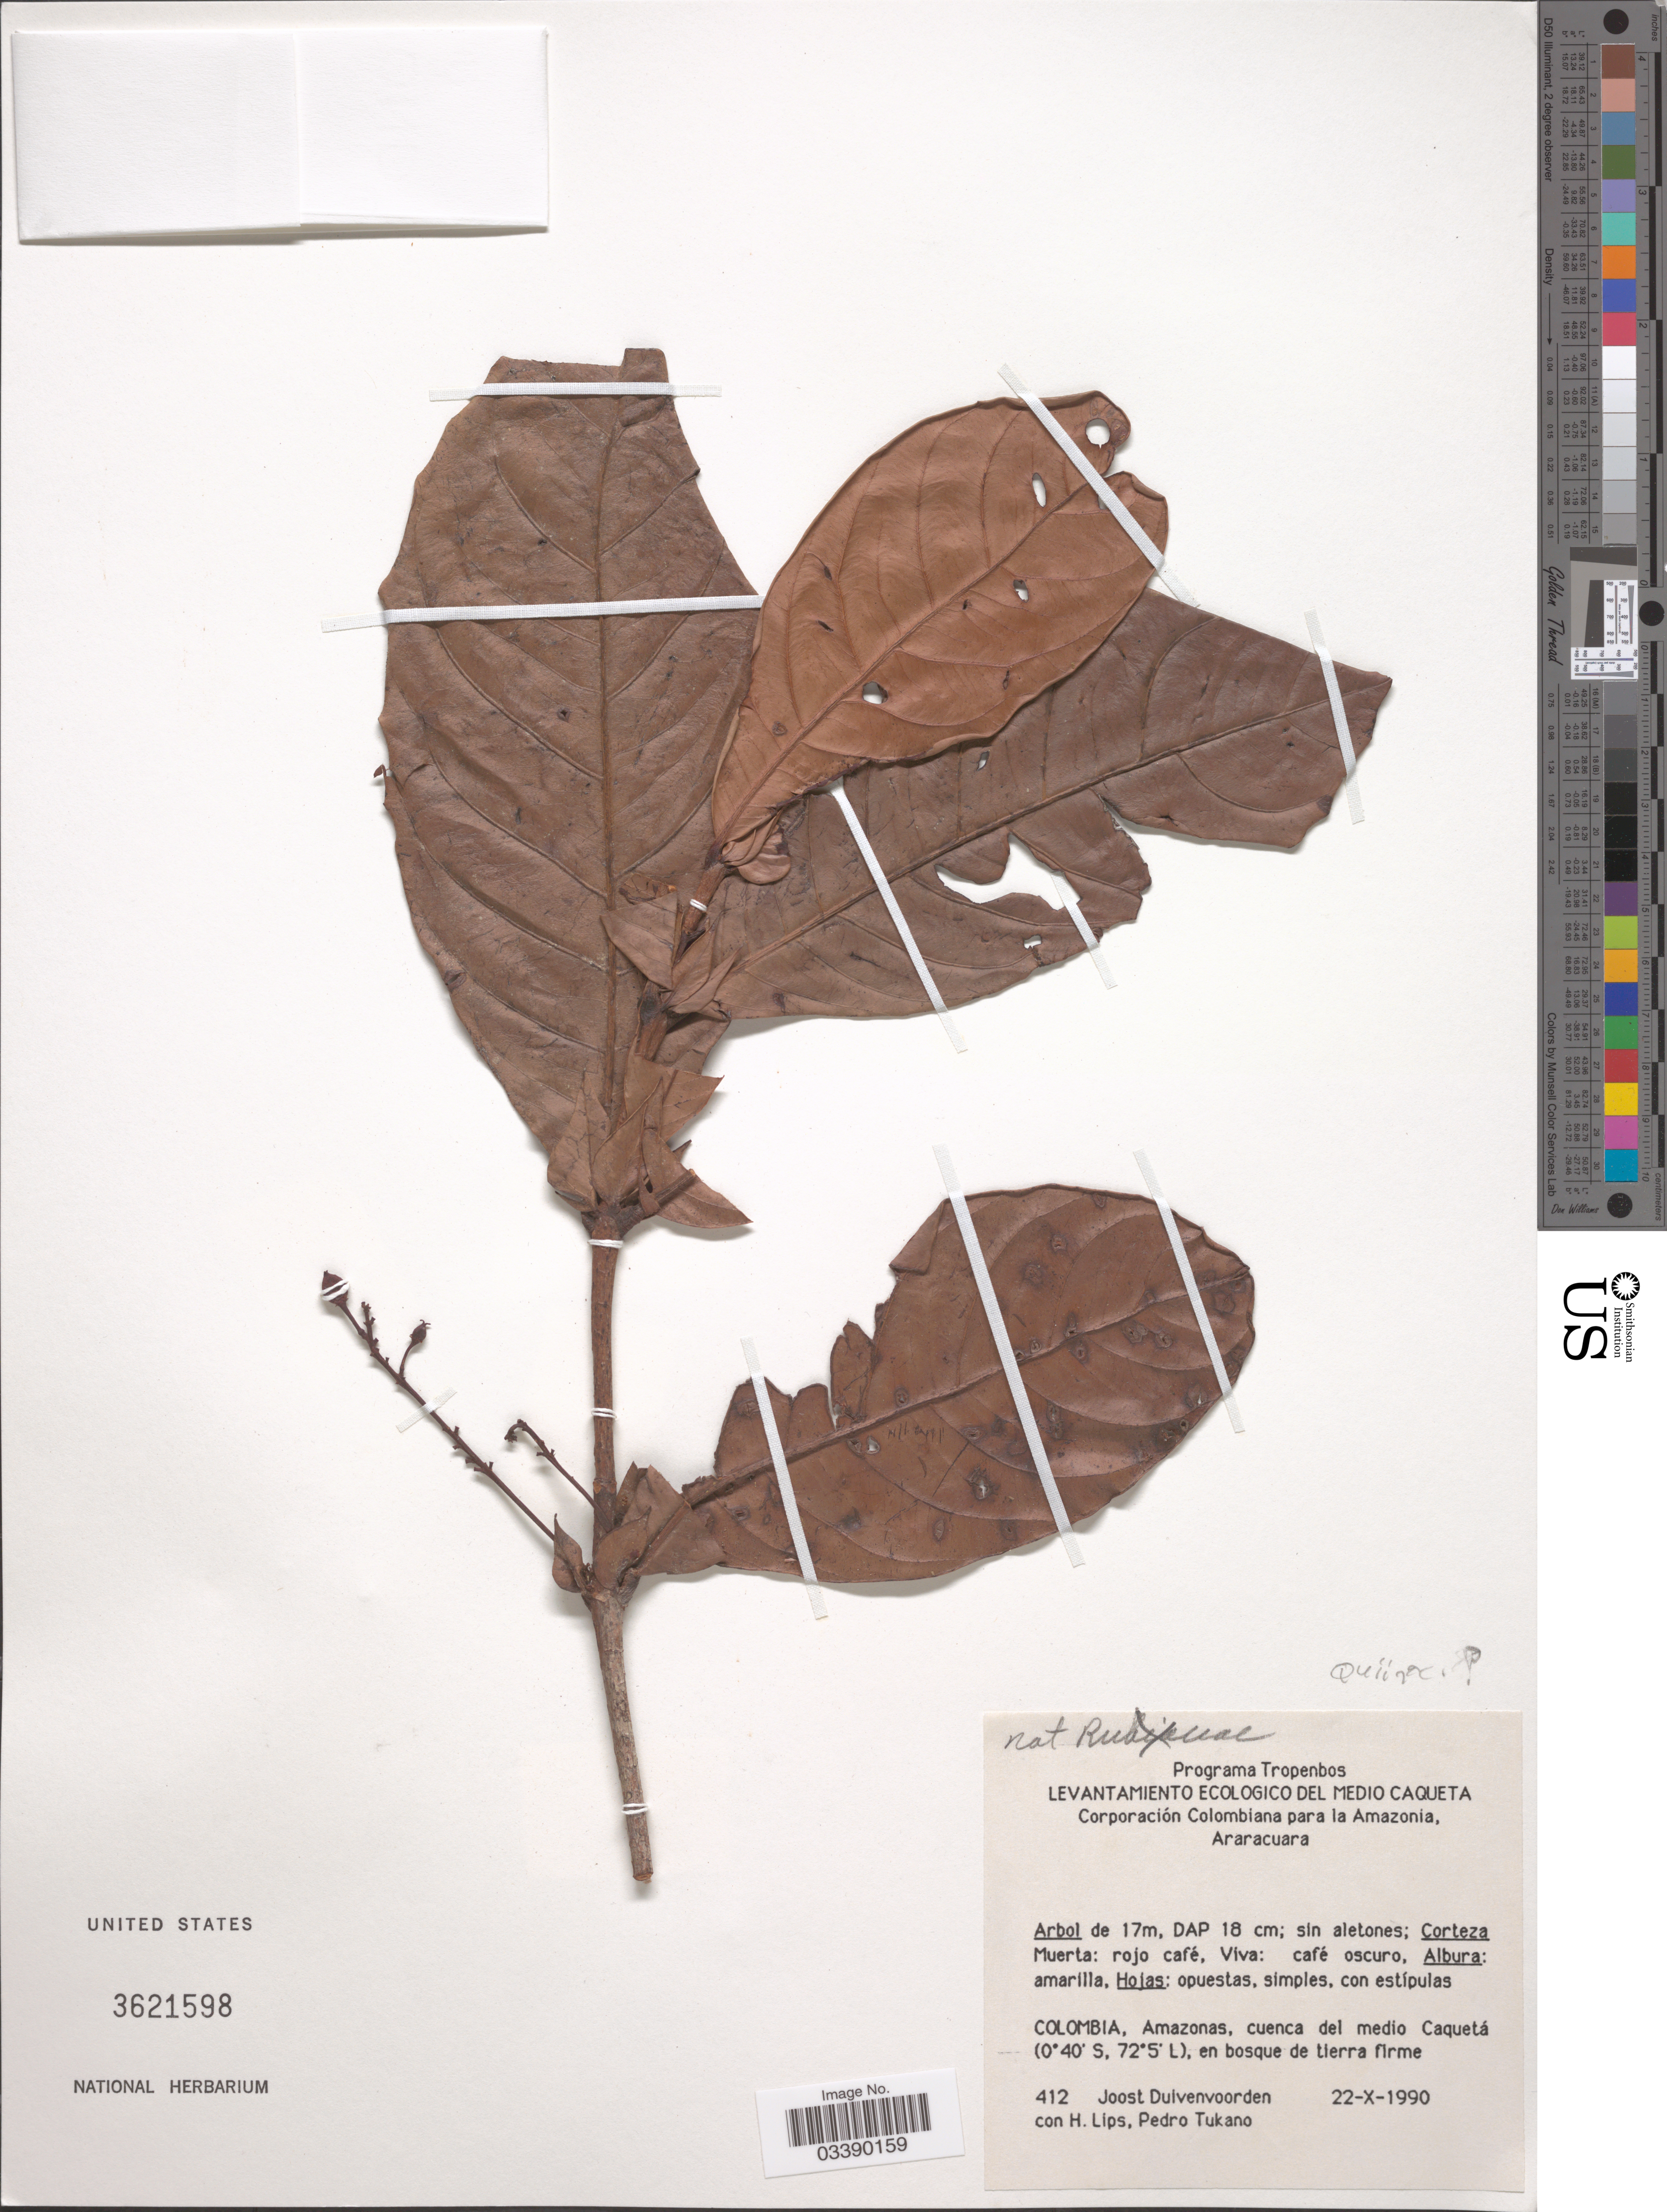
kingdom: Plantae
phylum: Tracheophyta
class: Magnoliopsida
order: Malpighiales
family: Ochnaceae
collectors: J. Duivenvoorden, H. Lips & P. Tukano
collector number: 412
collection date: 1990-10-22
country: Colombia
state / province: Amazônas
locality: Cuenca del medio Caquetá en bosque de tierra firme.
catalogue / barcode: US 3621598